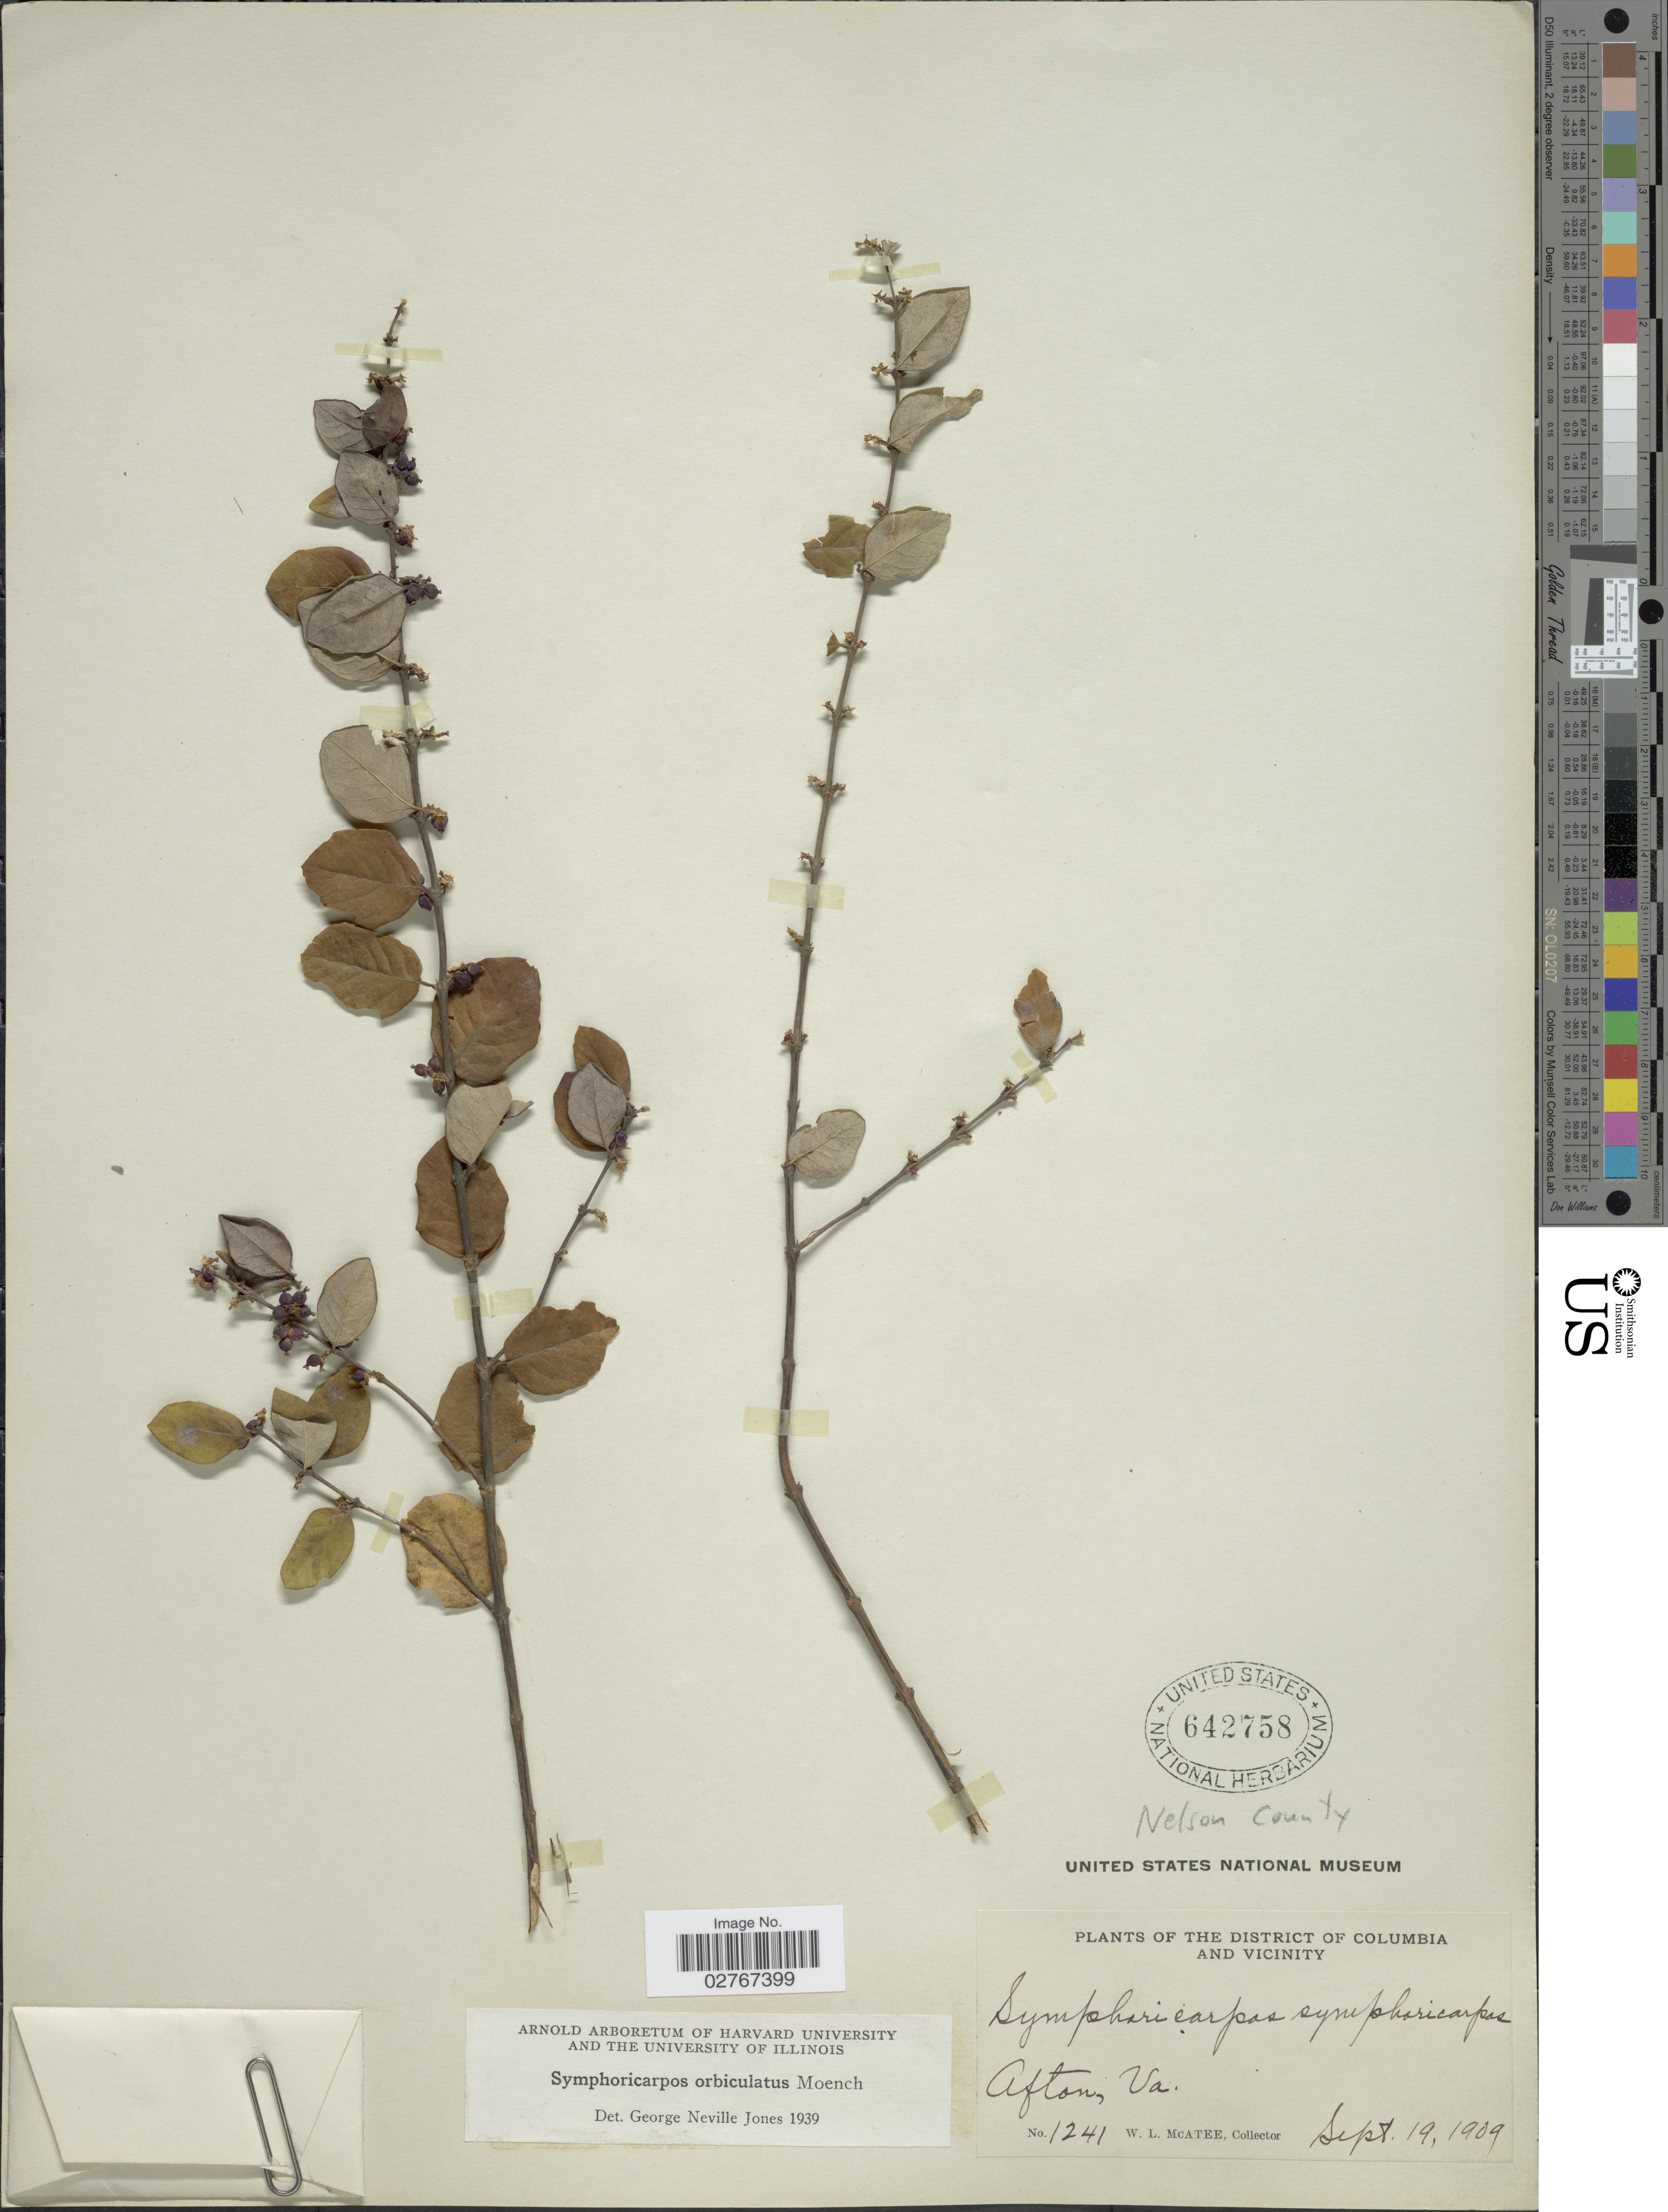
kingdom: Plantae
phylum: Tracheophyta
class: Magnoliopsida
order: Dipsacales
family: Caprifoliaceae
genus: Symphoricarpos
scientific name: Symphoricarpos orbiculatus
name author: Moench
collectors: W. McAtee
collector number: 1241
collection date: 1909-09-19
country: United States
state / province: Virginia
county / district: Nelson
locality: Afton.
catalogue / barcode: US 642758